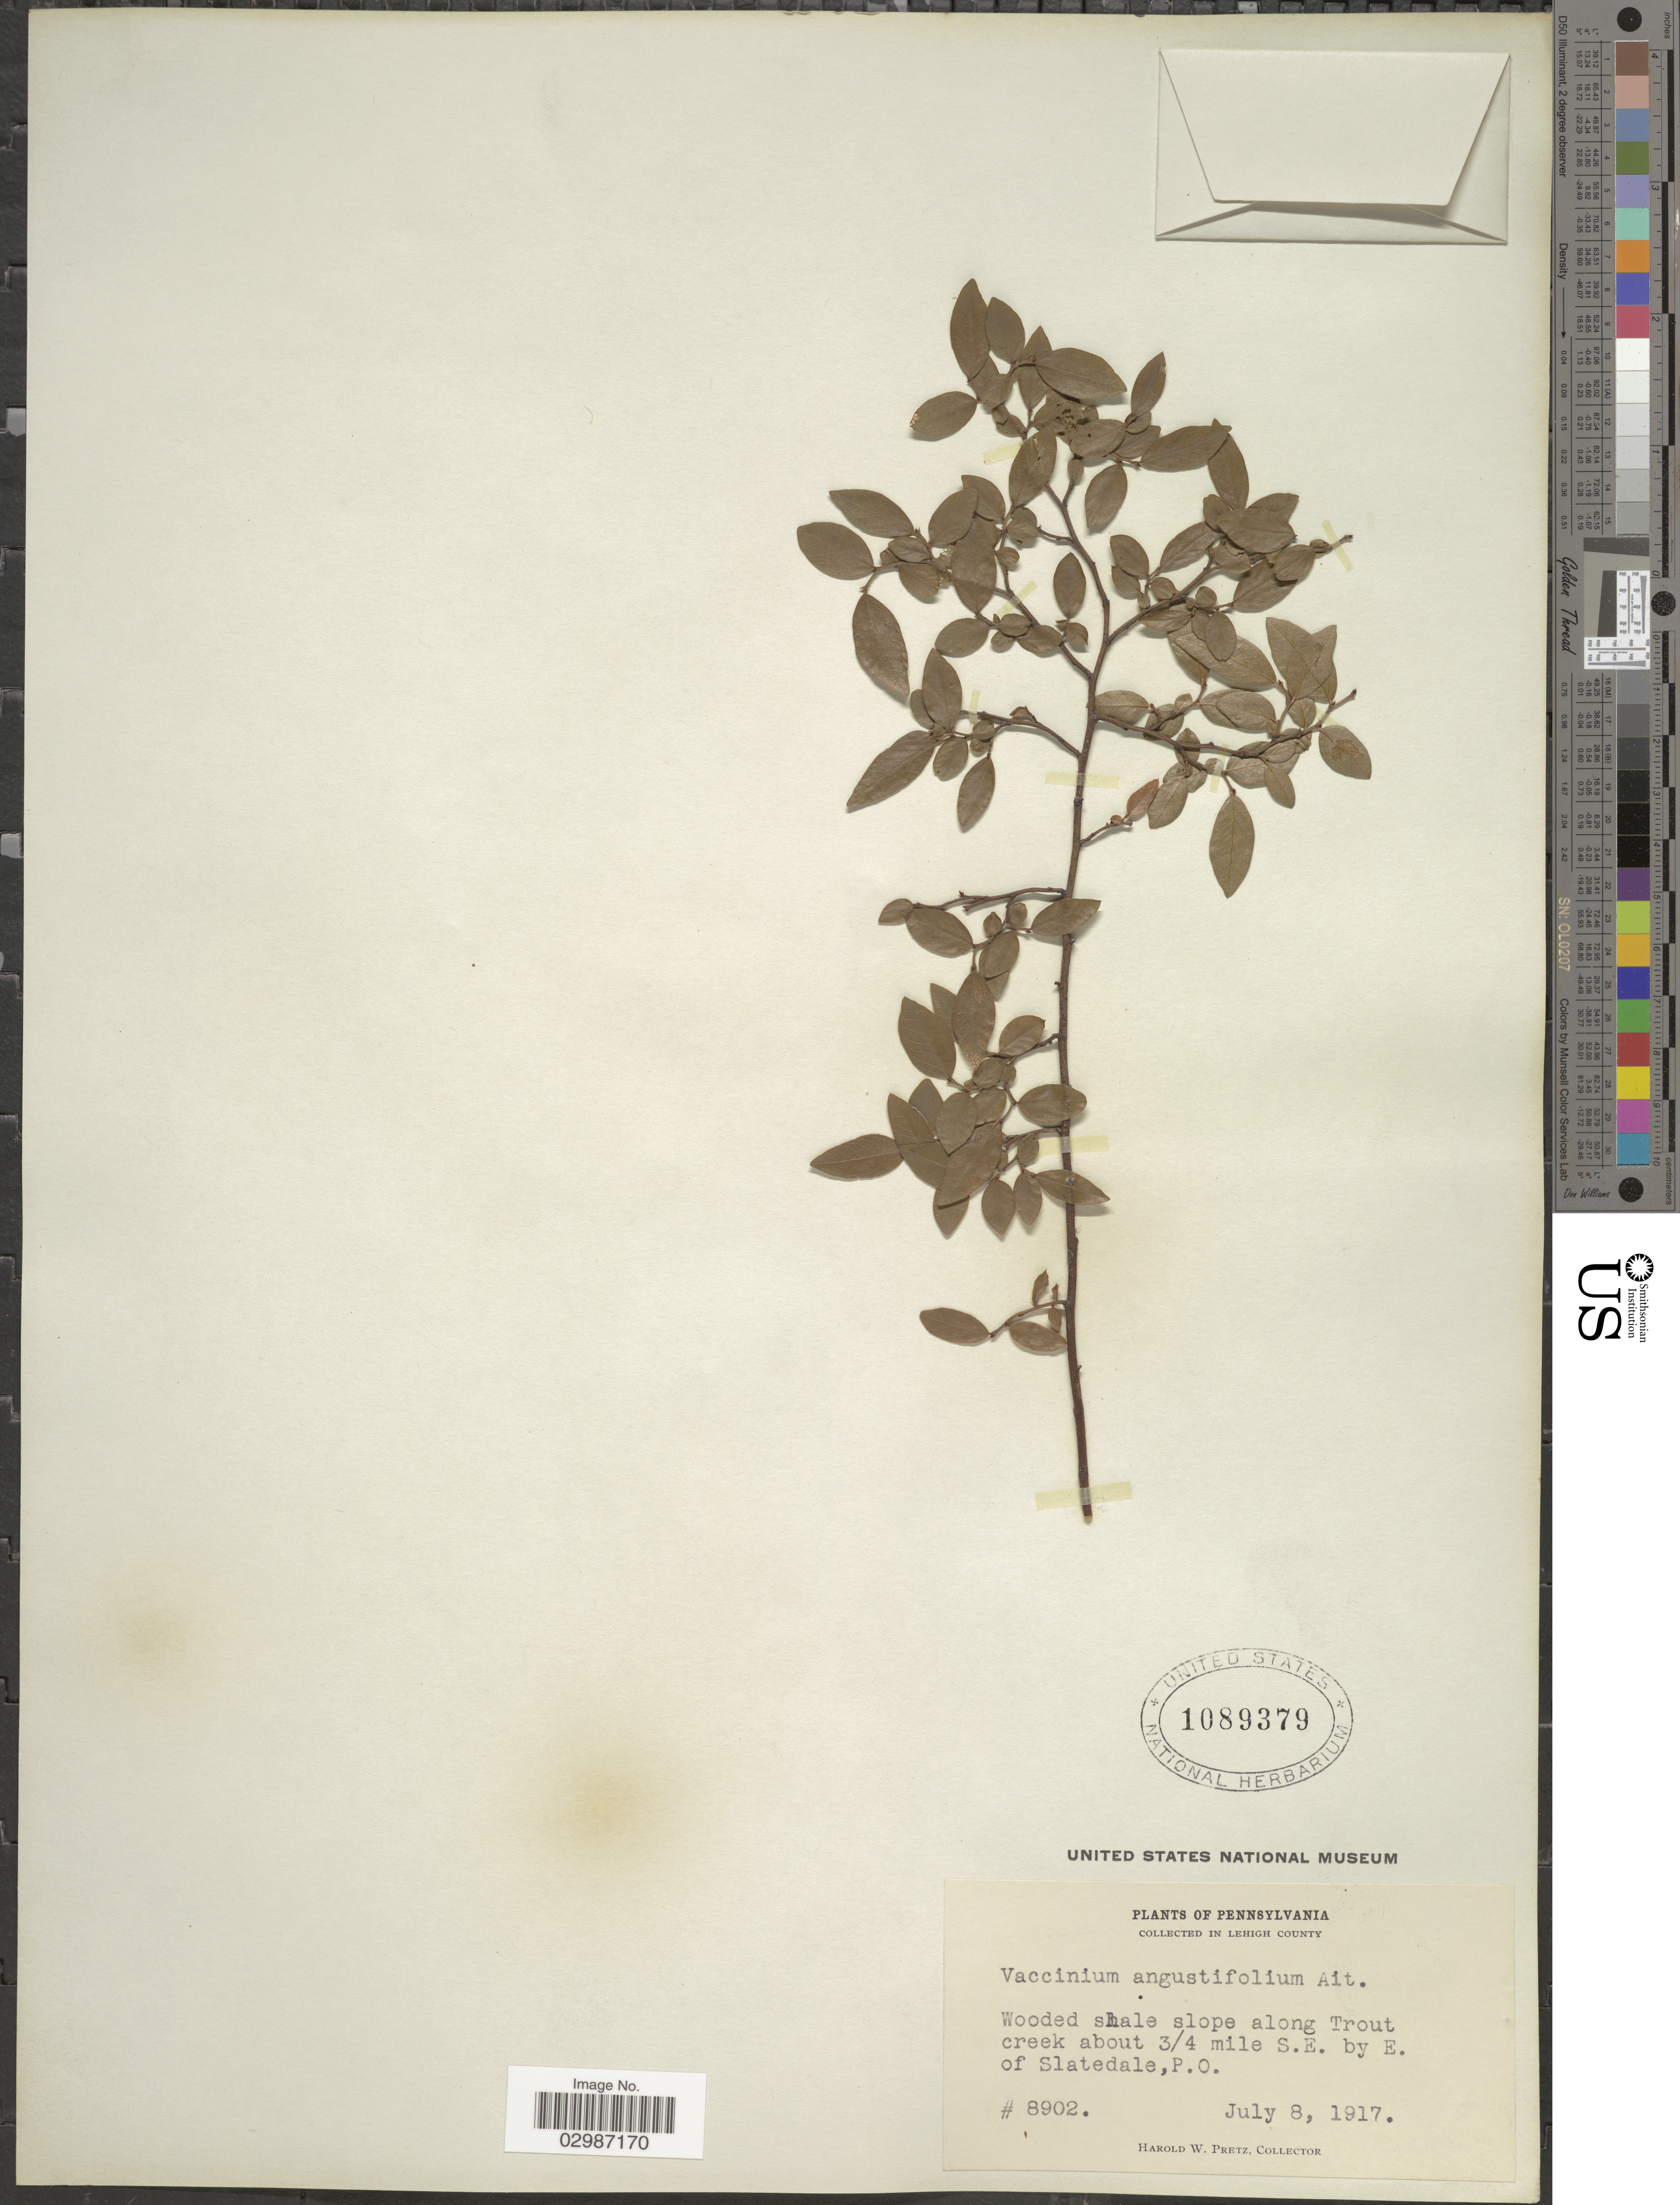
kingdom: Plantae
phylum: Tracheophyta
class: Magnoliopsida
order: Ericales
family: Ericaceae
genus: Vaccinium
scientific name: Vaccinium angustifolium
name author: Aiton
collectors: H. W. Pretz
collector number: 8902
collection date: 1917-07-08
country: United States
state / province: Pennsylvania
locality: In Lehigh County. Slope along Trout creek about 3/4 mile S.E. by E. of Slatedale, P.O.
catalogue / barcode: US 1089379